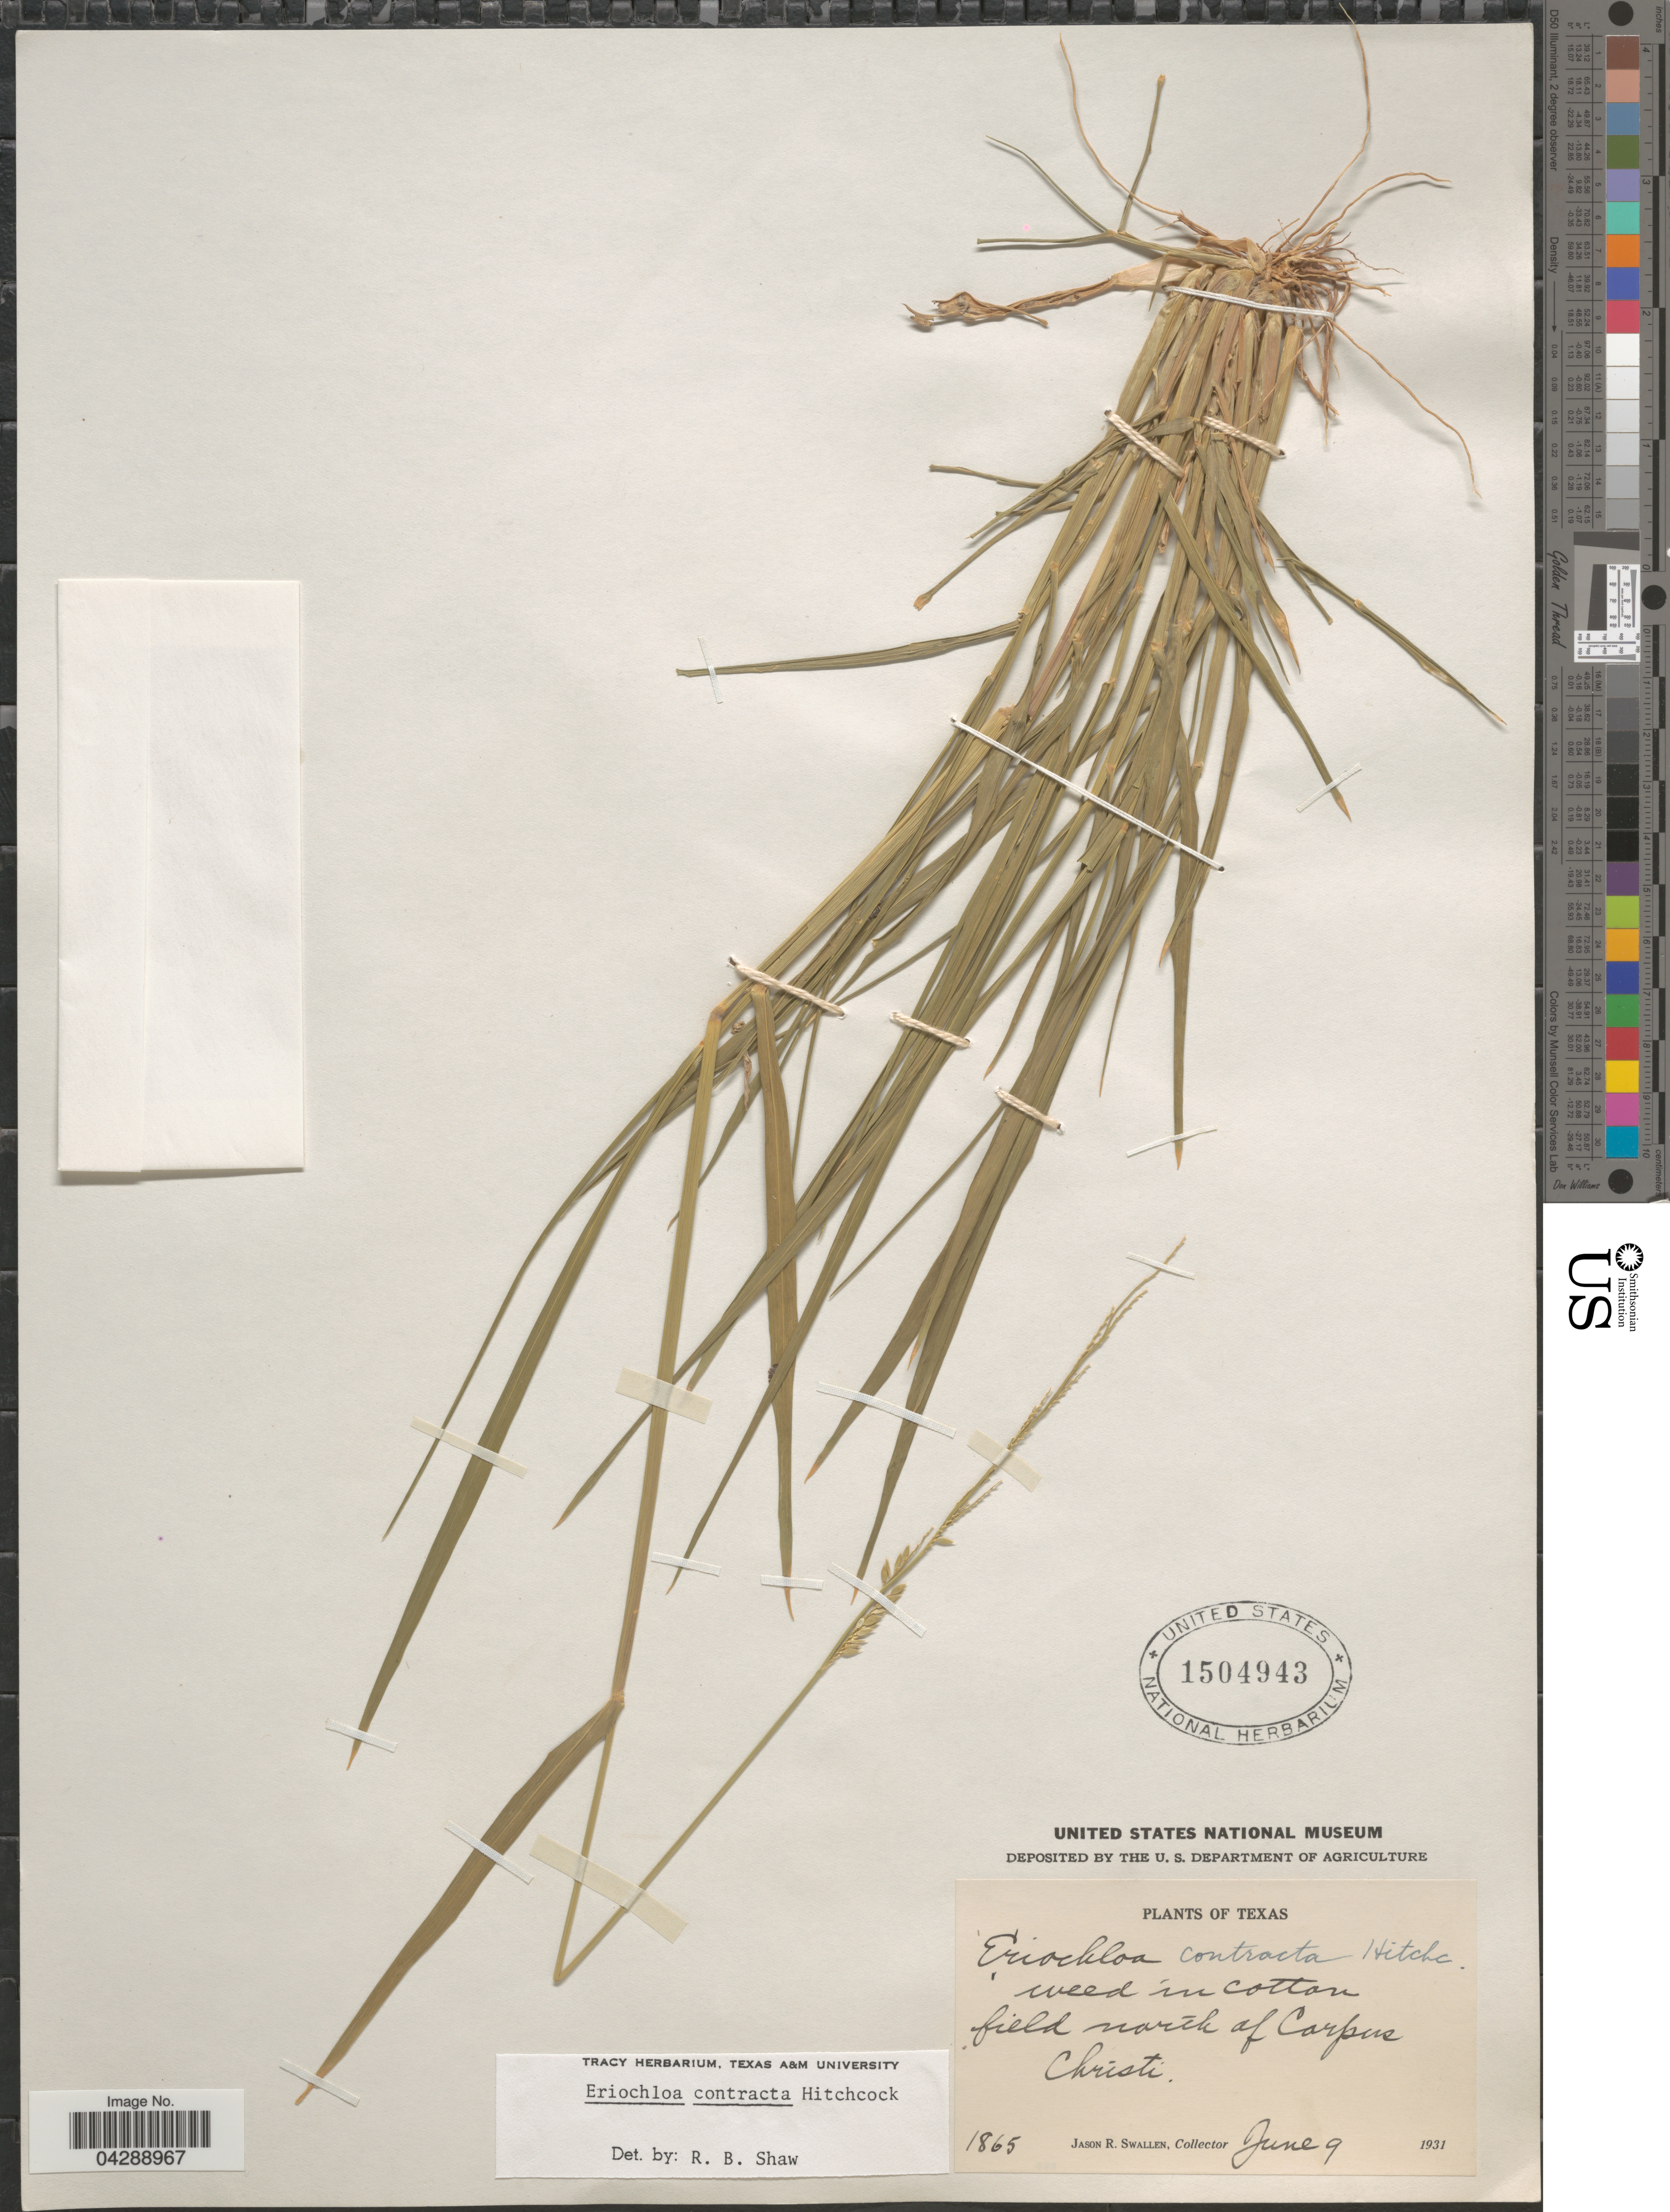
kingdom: Plantae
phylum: Tracheophyta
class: Liliopsida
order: Poales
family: Poaceae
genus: Eriochloa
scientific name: Eriochloa contracta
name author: Hitchc.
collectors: J. R. Swallen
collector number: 1865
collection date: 1931-06-09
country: United States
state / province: Texas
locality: Field north of Corpus Christi.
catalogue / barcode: US 1504943